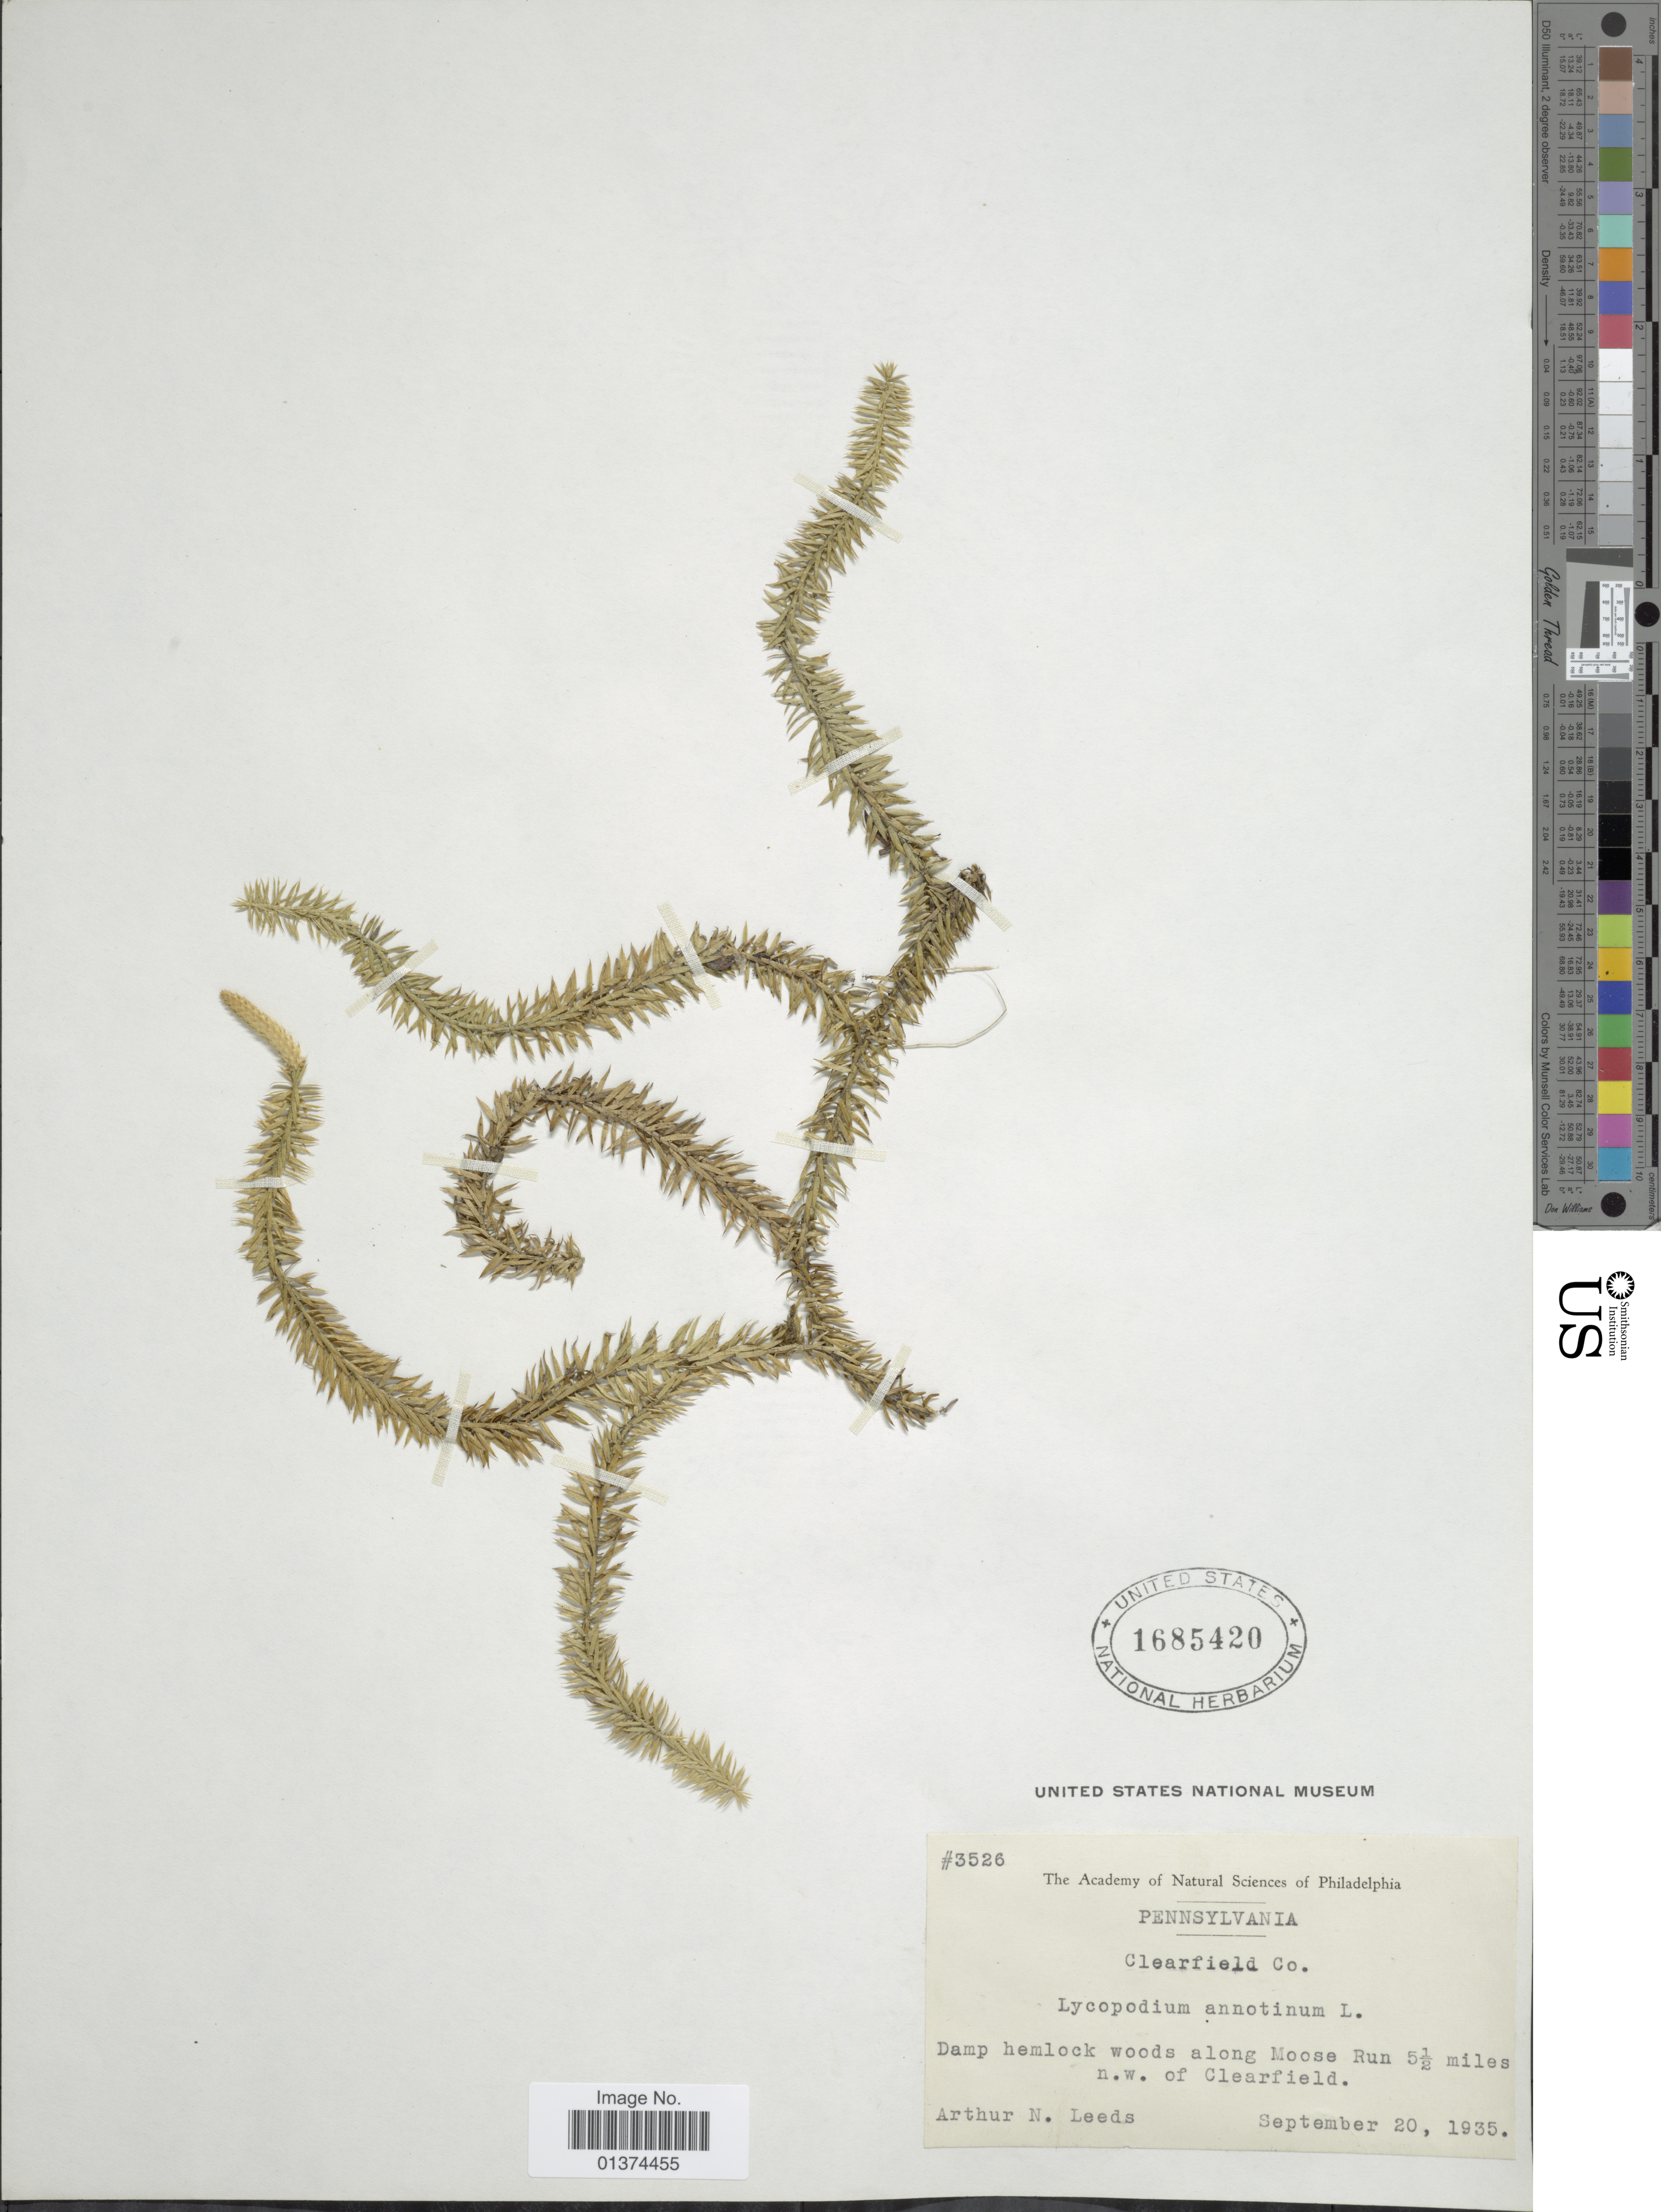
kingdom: Plantae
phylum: Tracheophyta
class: Lycopodiopsida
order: Lycopodiales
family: Lycopodiaceae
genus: Spinulum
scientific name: Spinulum annotinum subsp. annotinum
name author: (L.) A. Haines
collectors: A. N. Leeds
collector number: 3526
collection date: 1935-09-20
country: United States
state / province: Pennsylvania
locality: Clearfield Co, Damp hemlock woods along Moose Run 5½ miles n.w. of Clearfield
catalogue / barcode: US 1685420